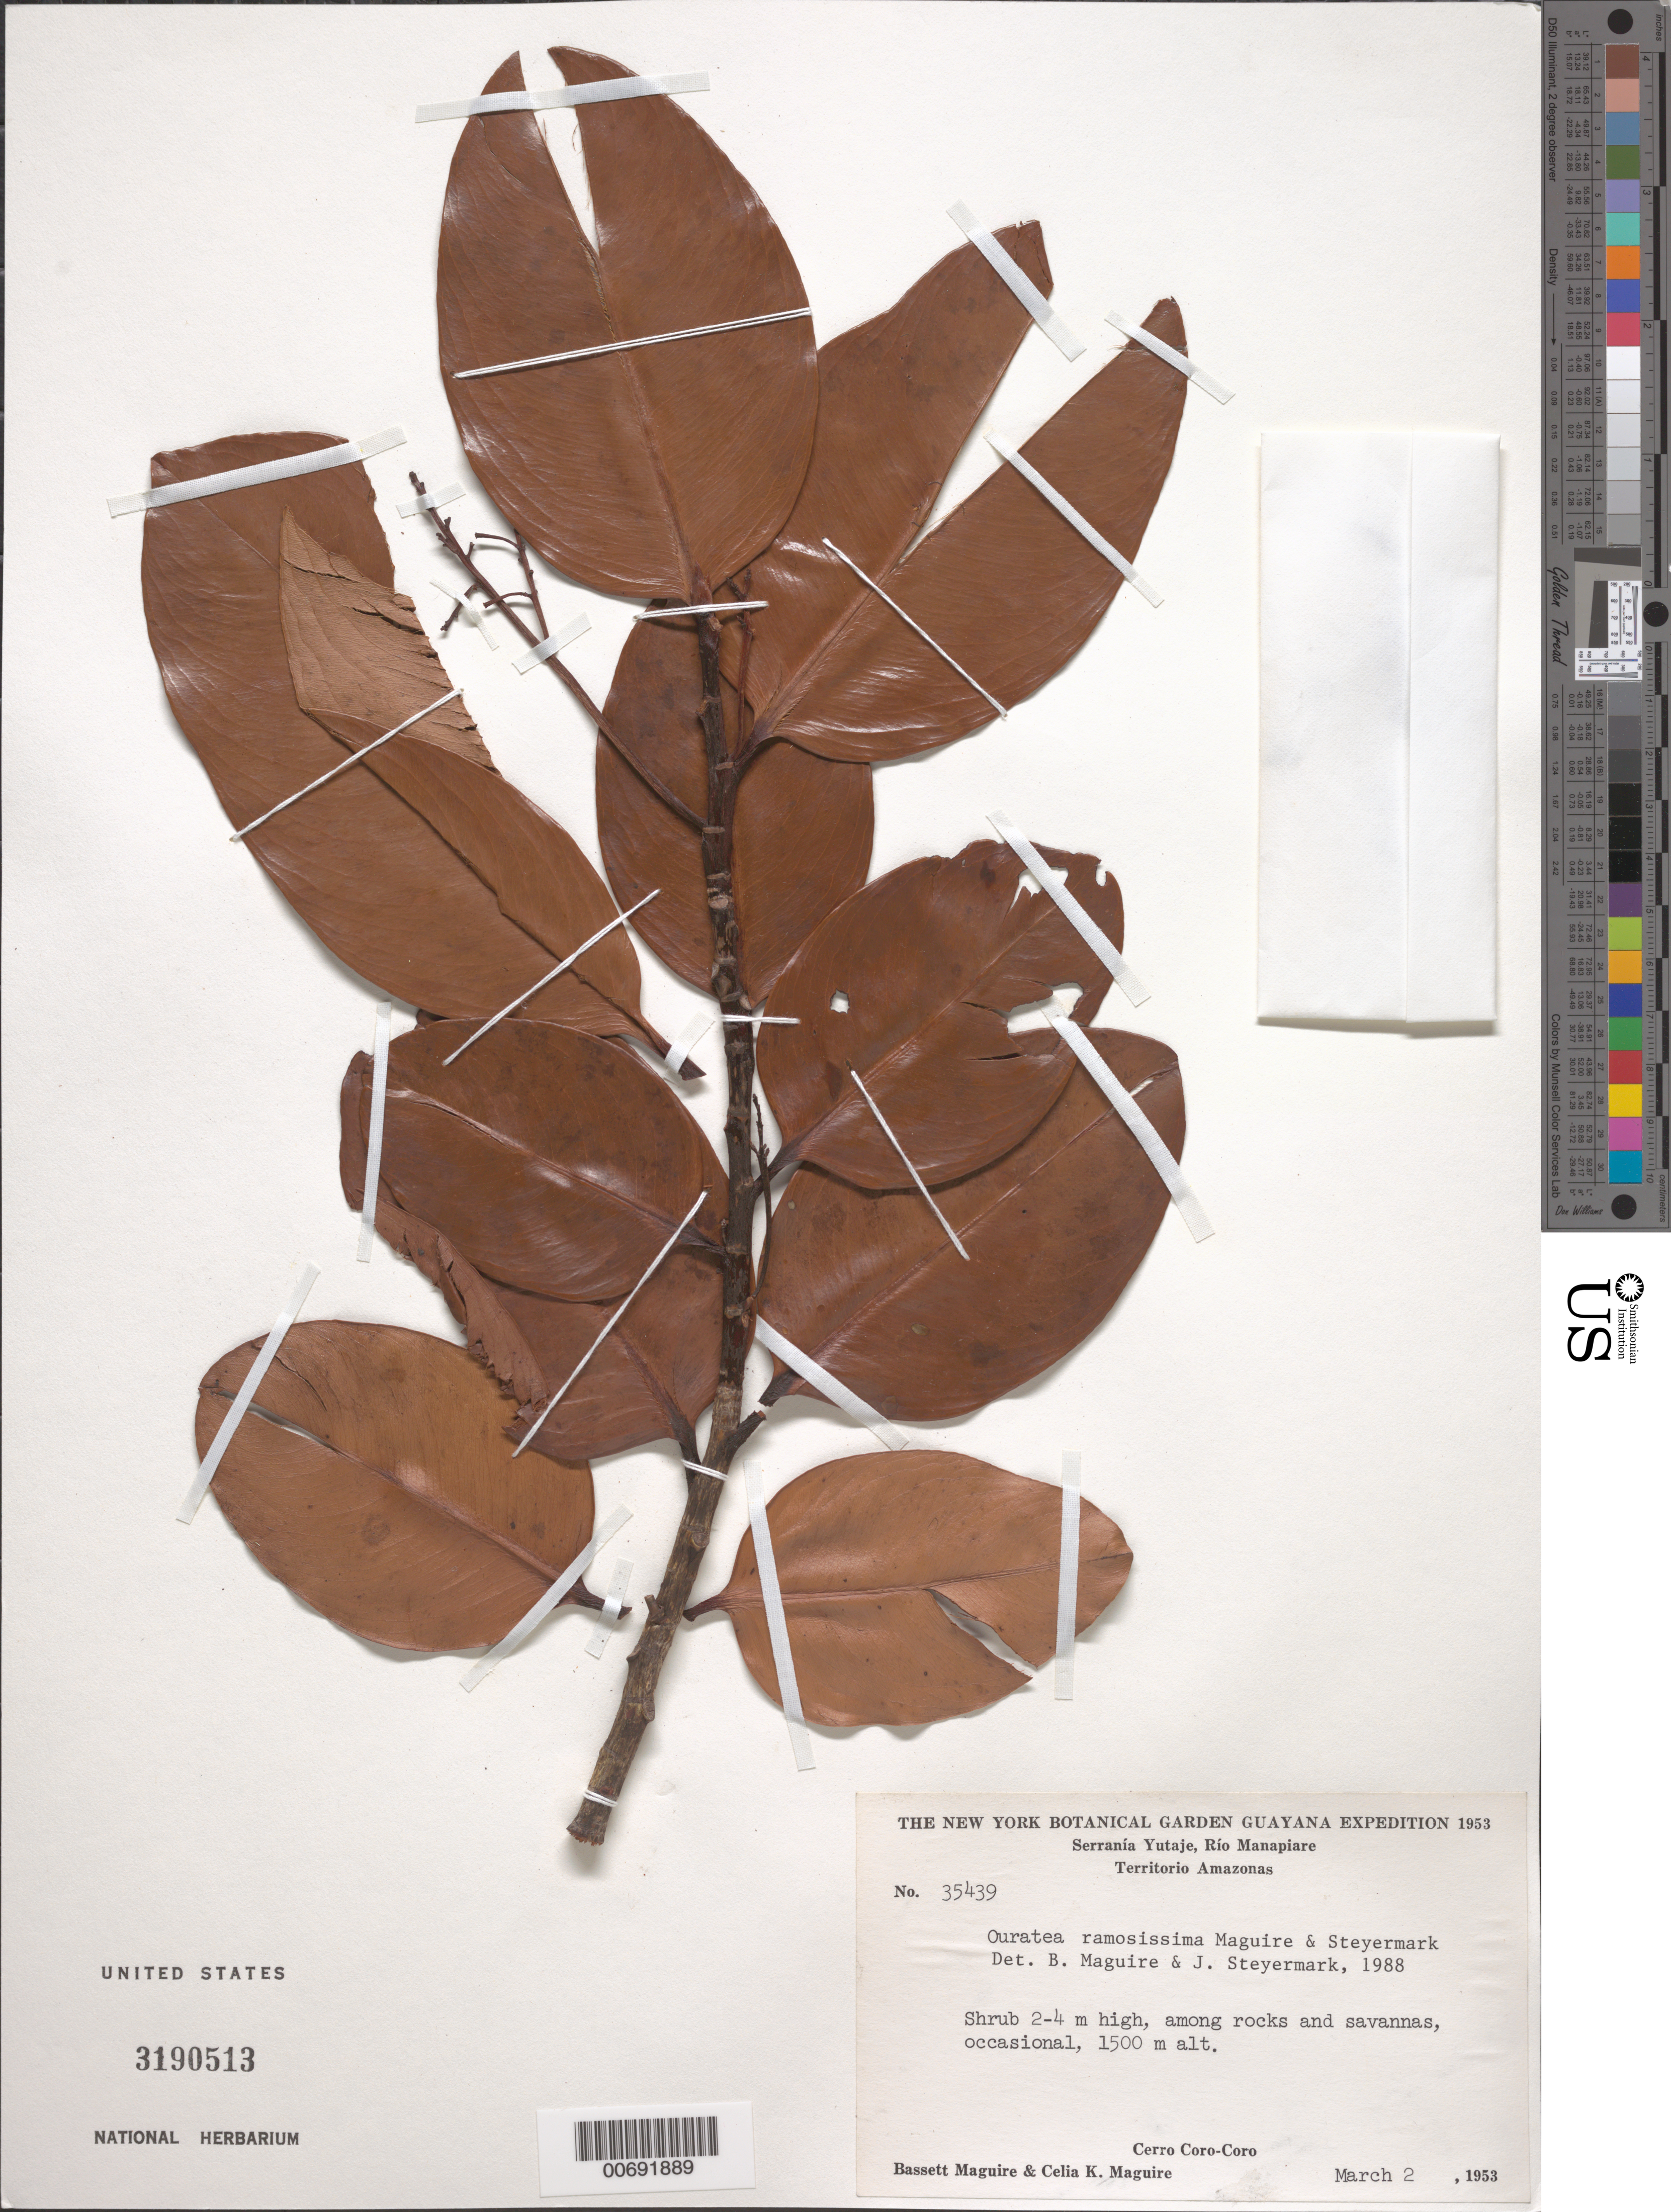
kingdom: Plantae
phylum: Tracheophyta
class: Magnoliopsida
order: Malpighiales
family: Ochnaceae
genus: Ouratea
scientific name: Ouratea ramosissima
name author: Maguire & Steyerm.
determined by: Steyermark, J. A.; Maguire, B.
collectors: B. Maguire & C. K. Maguire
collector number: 35439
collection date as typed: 2-Mar-53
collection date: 1953-03-02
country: Venezuela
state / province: Amazonas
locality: Cerro Coro-Coro, Serranía Yutajé, Río Manapiare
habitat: Among rocks and savannas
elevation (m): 1500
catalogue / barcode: US 3190513